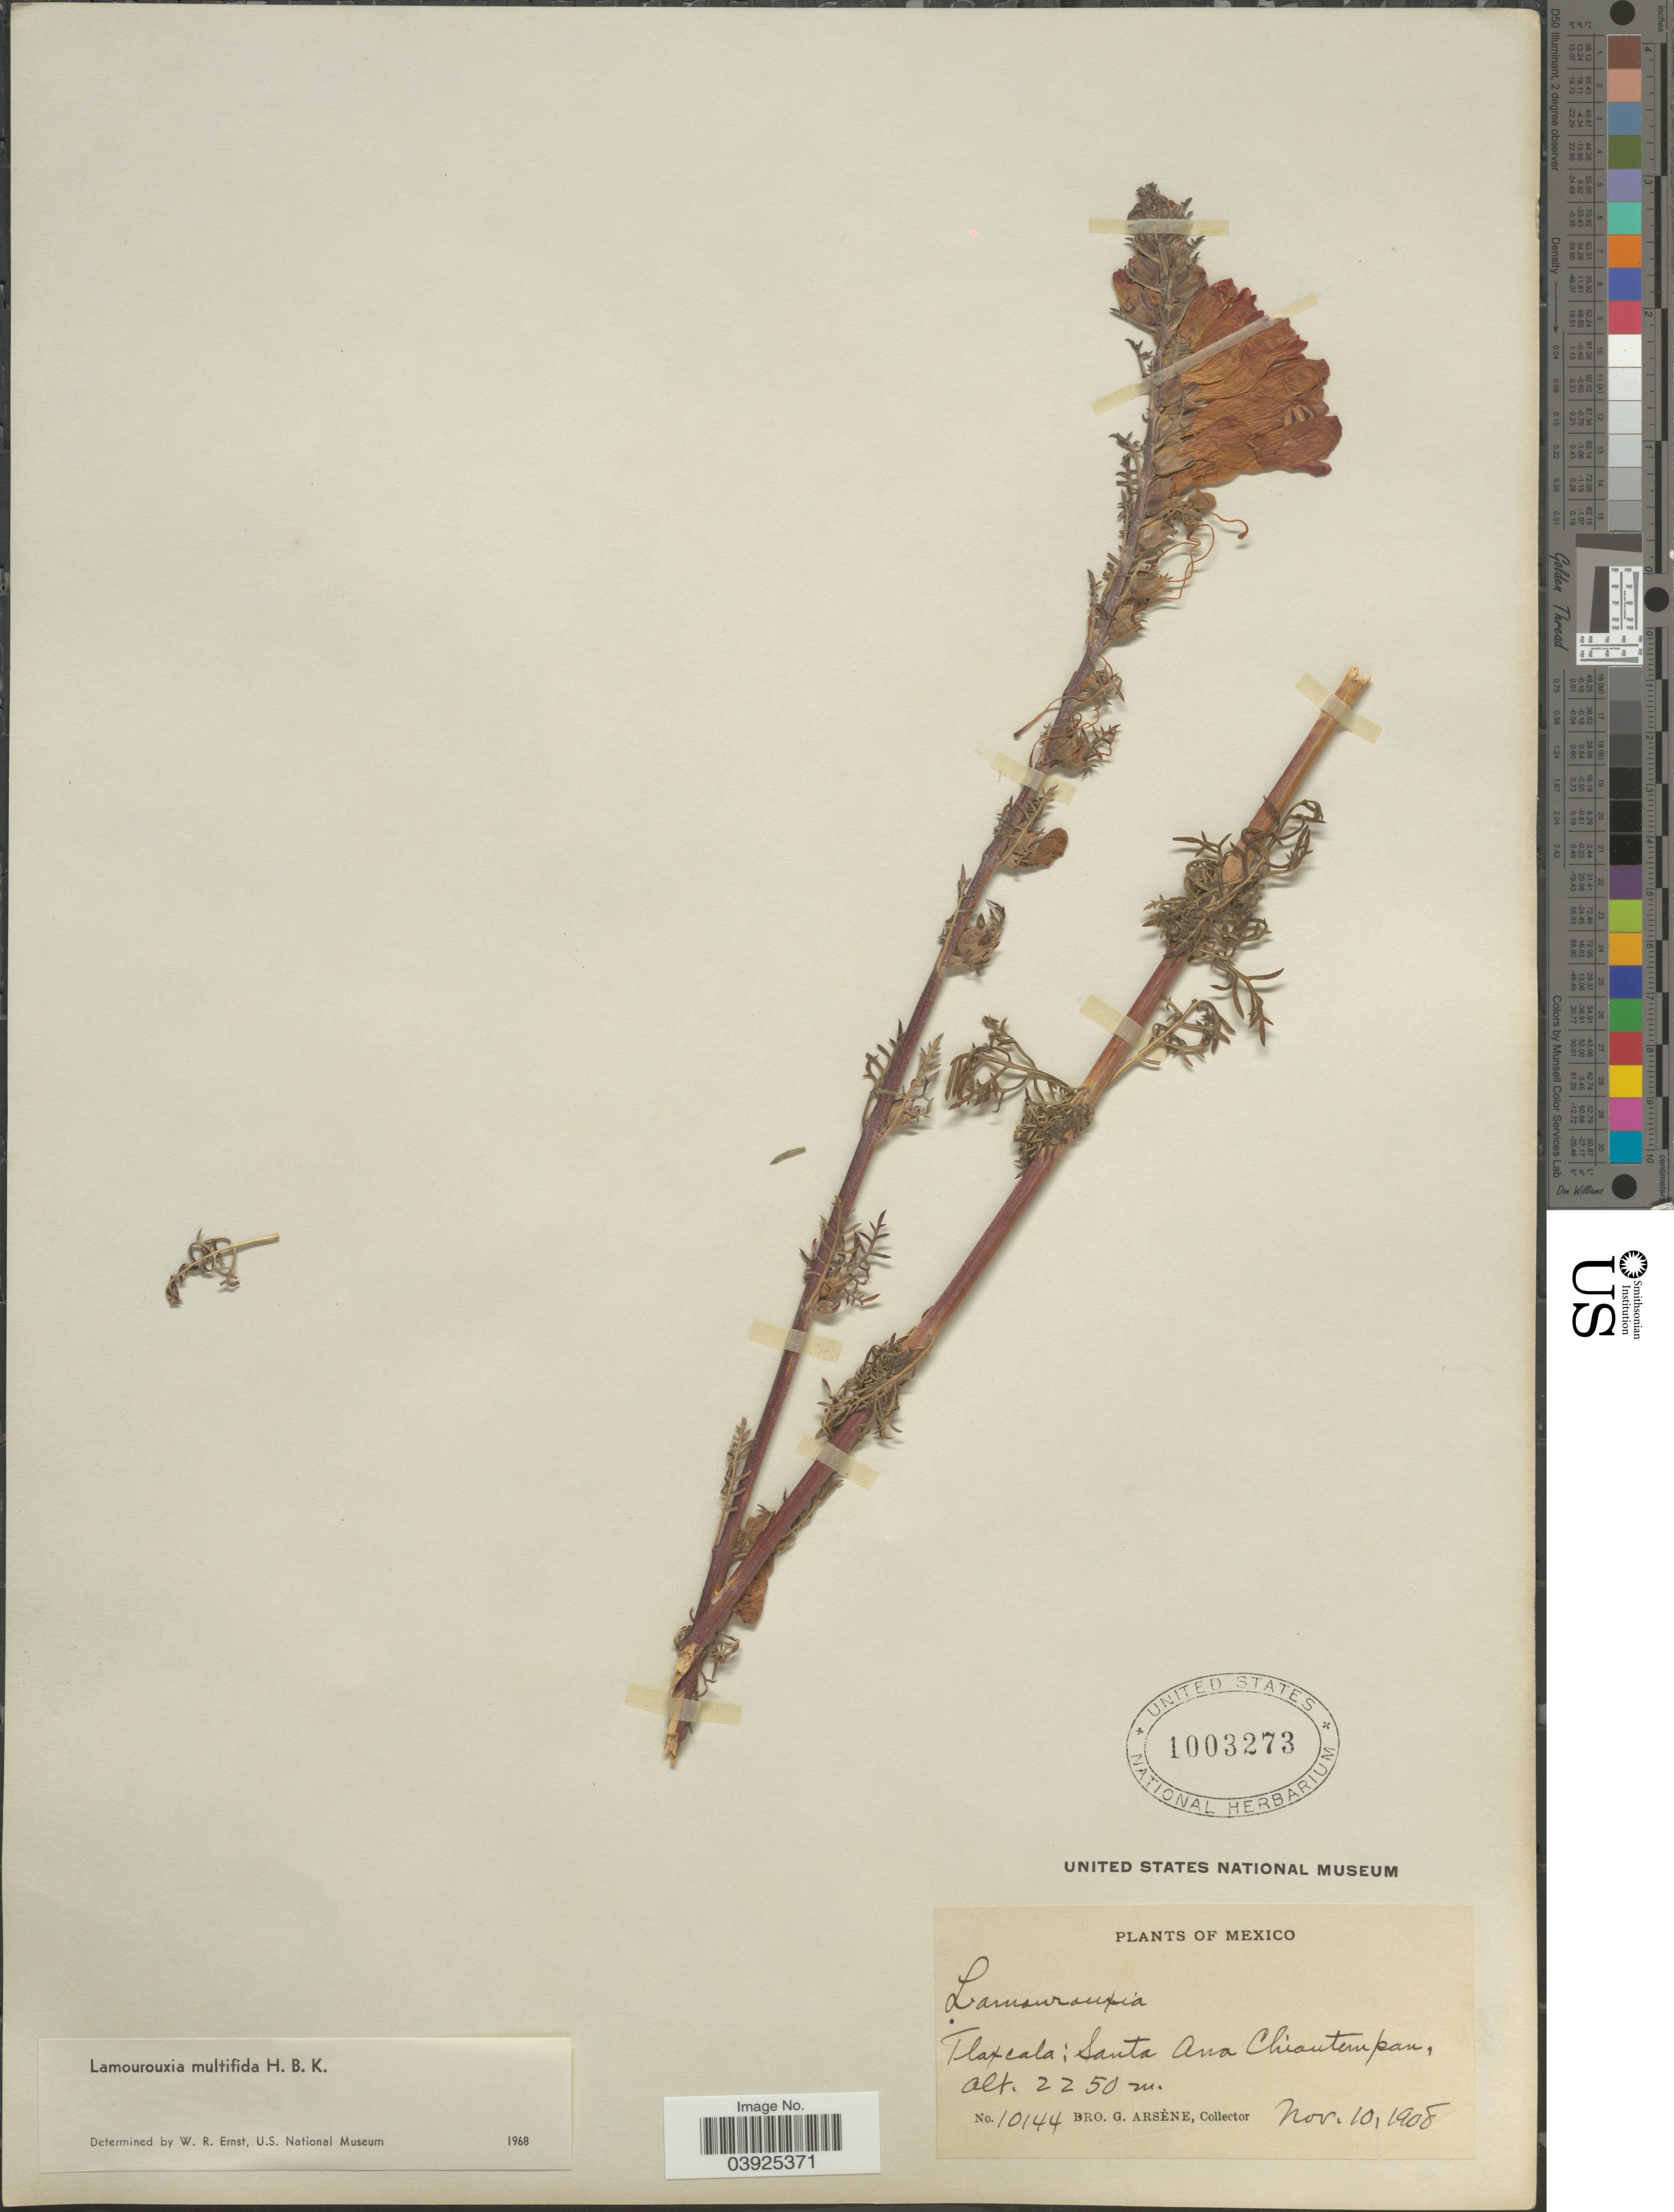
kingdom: Plantae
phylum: Tracheophyta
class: Magnoliopsida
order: Lamiales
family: Orobanchaceae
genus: Lamourouxia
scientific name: Lamourouxia multifida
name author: Kunth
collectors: Bro. G. Arsène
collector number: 10144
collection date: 1908-11-10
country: Mexico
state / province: Tlaxcala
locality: Santa Ana Chiautempan.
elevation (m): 2250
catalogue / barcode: US 1003273